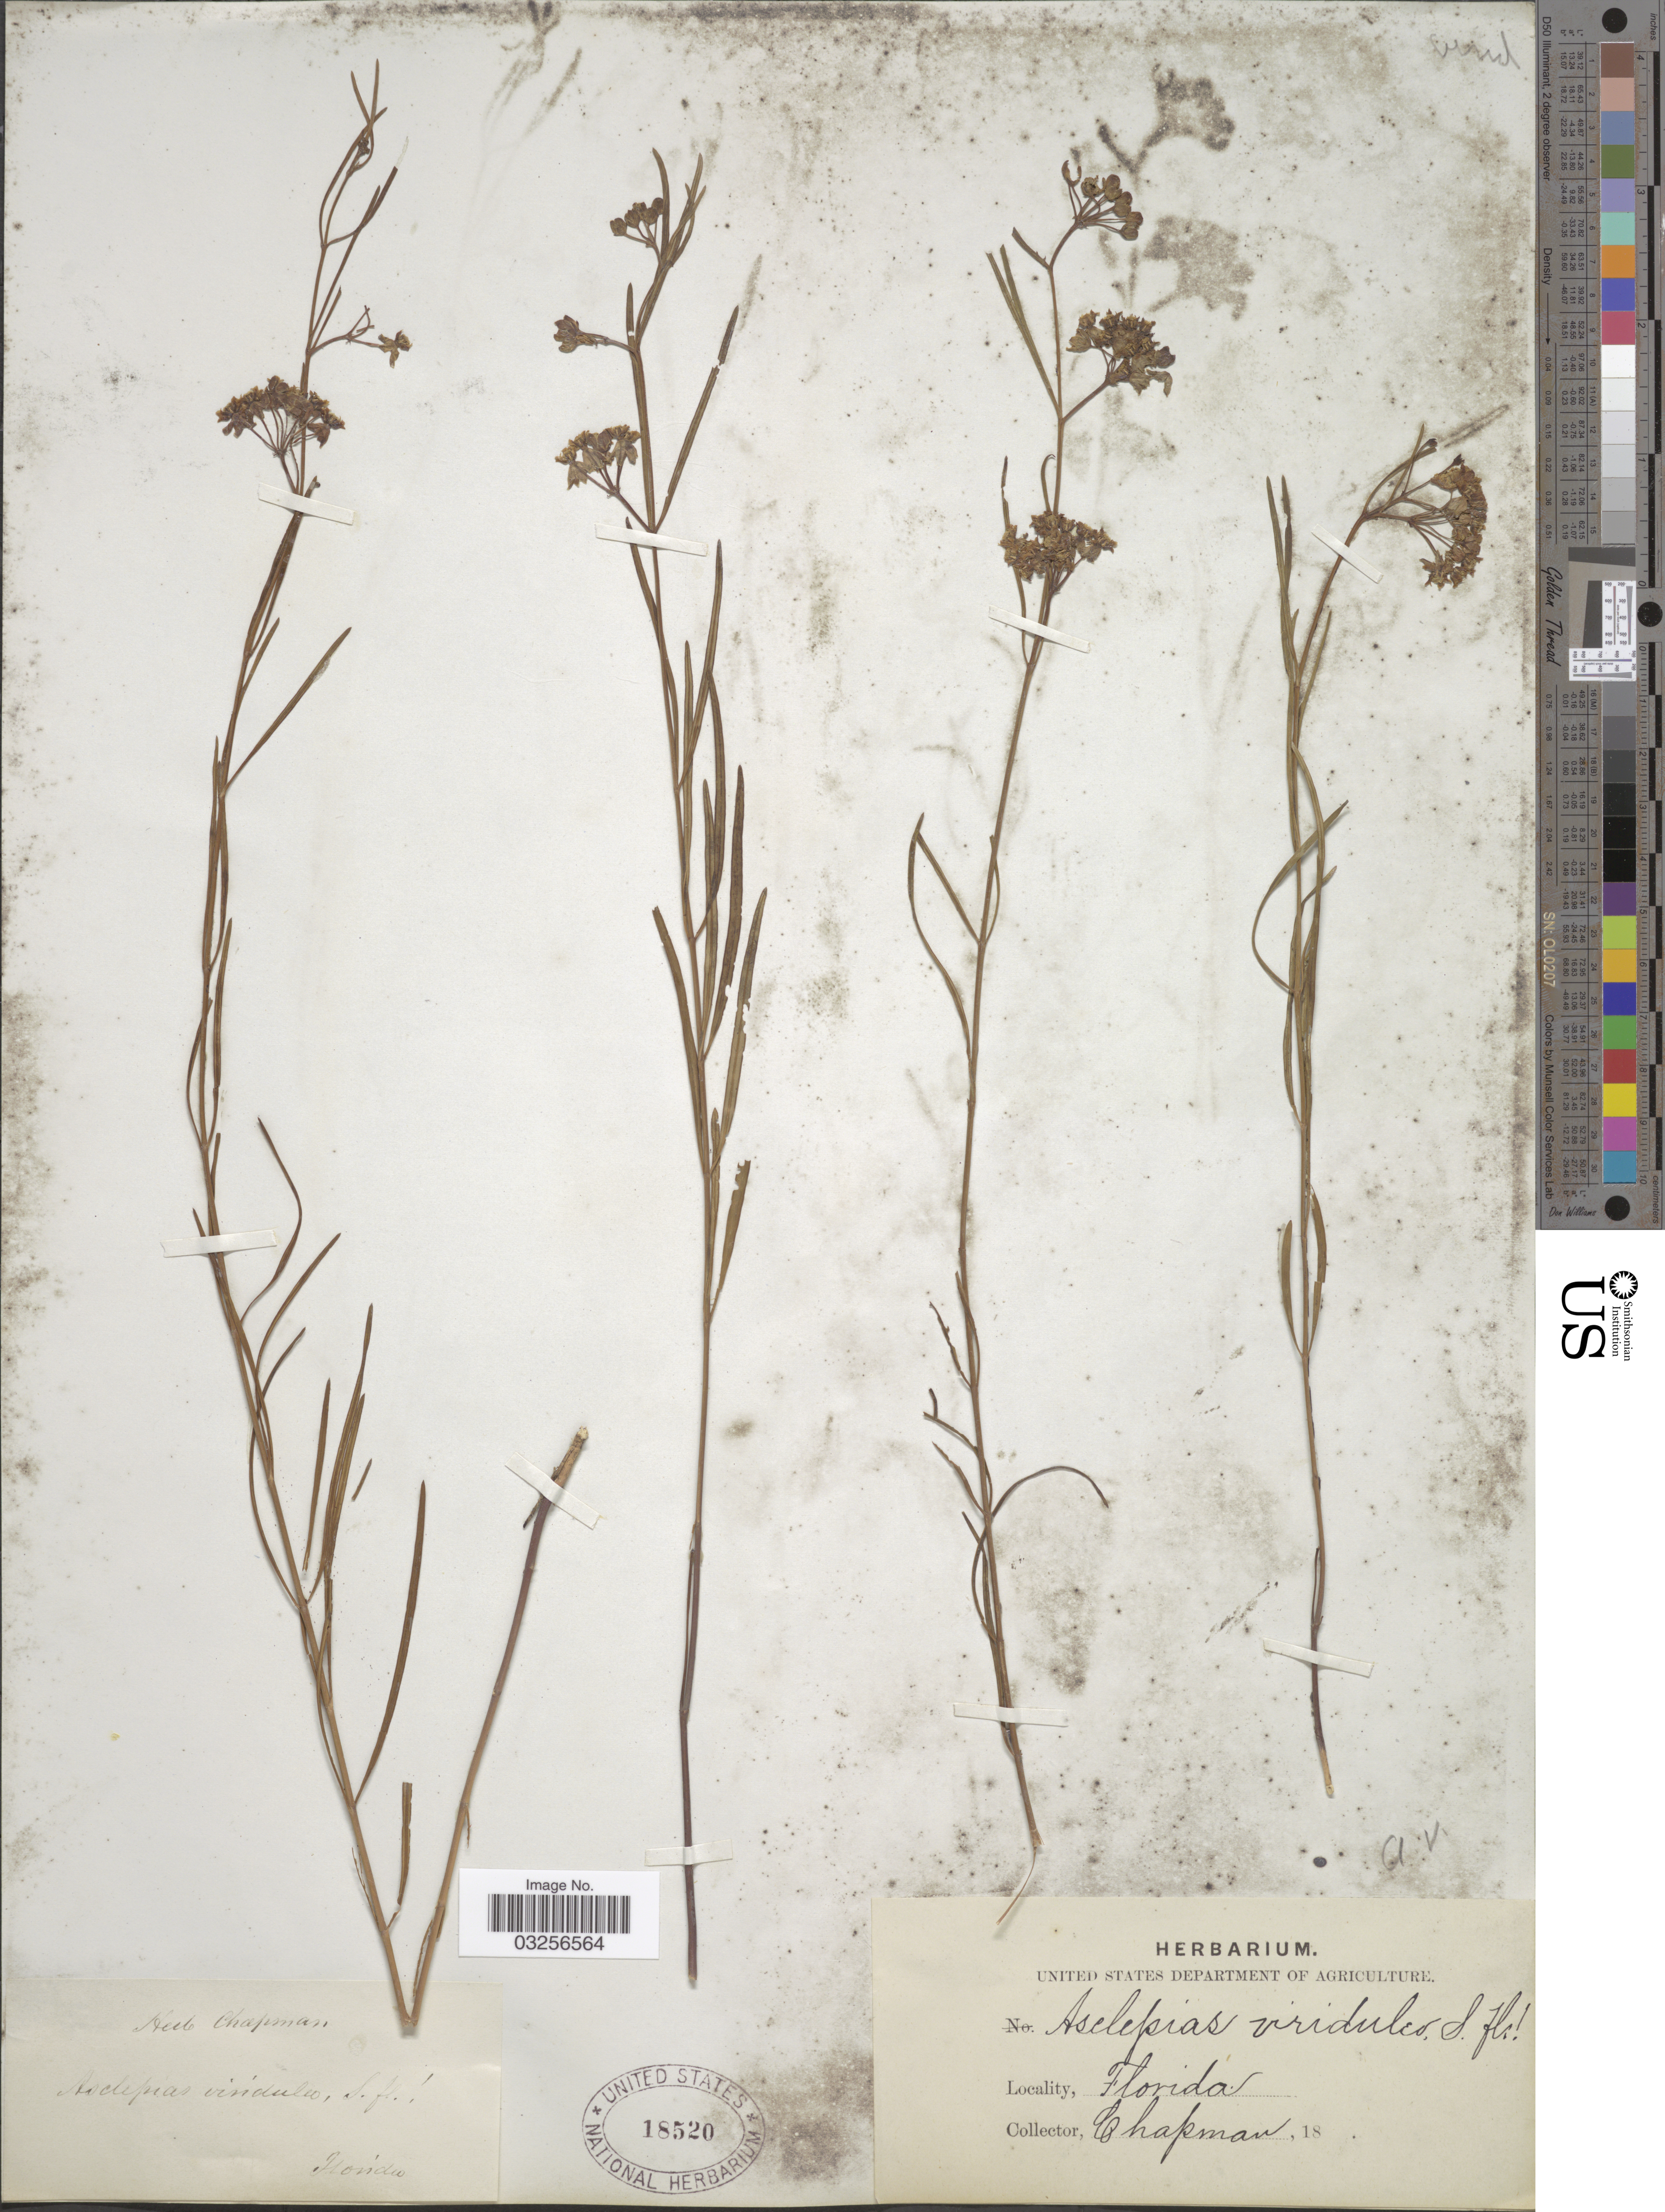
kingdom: Plantae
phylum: Tracheophyta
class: Magnoliopsida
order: Gentianales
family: Apocynaceae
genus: Asclepias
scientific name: Asclepias viridula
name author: Chapm.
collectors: A. Chapman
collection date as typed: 18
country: United States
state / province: Florida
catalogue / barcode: US 18520